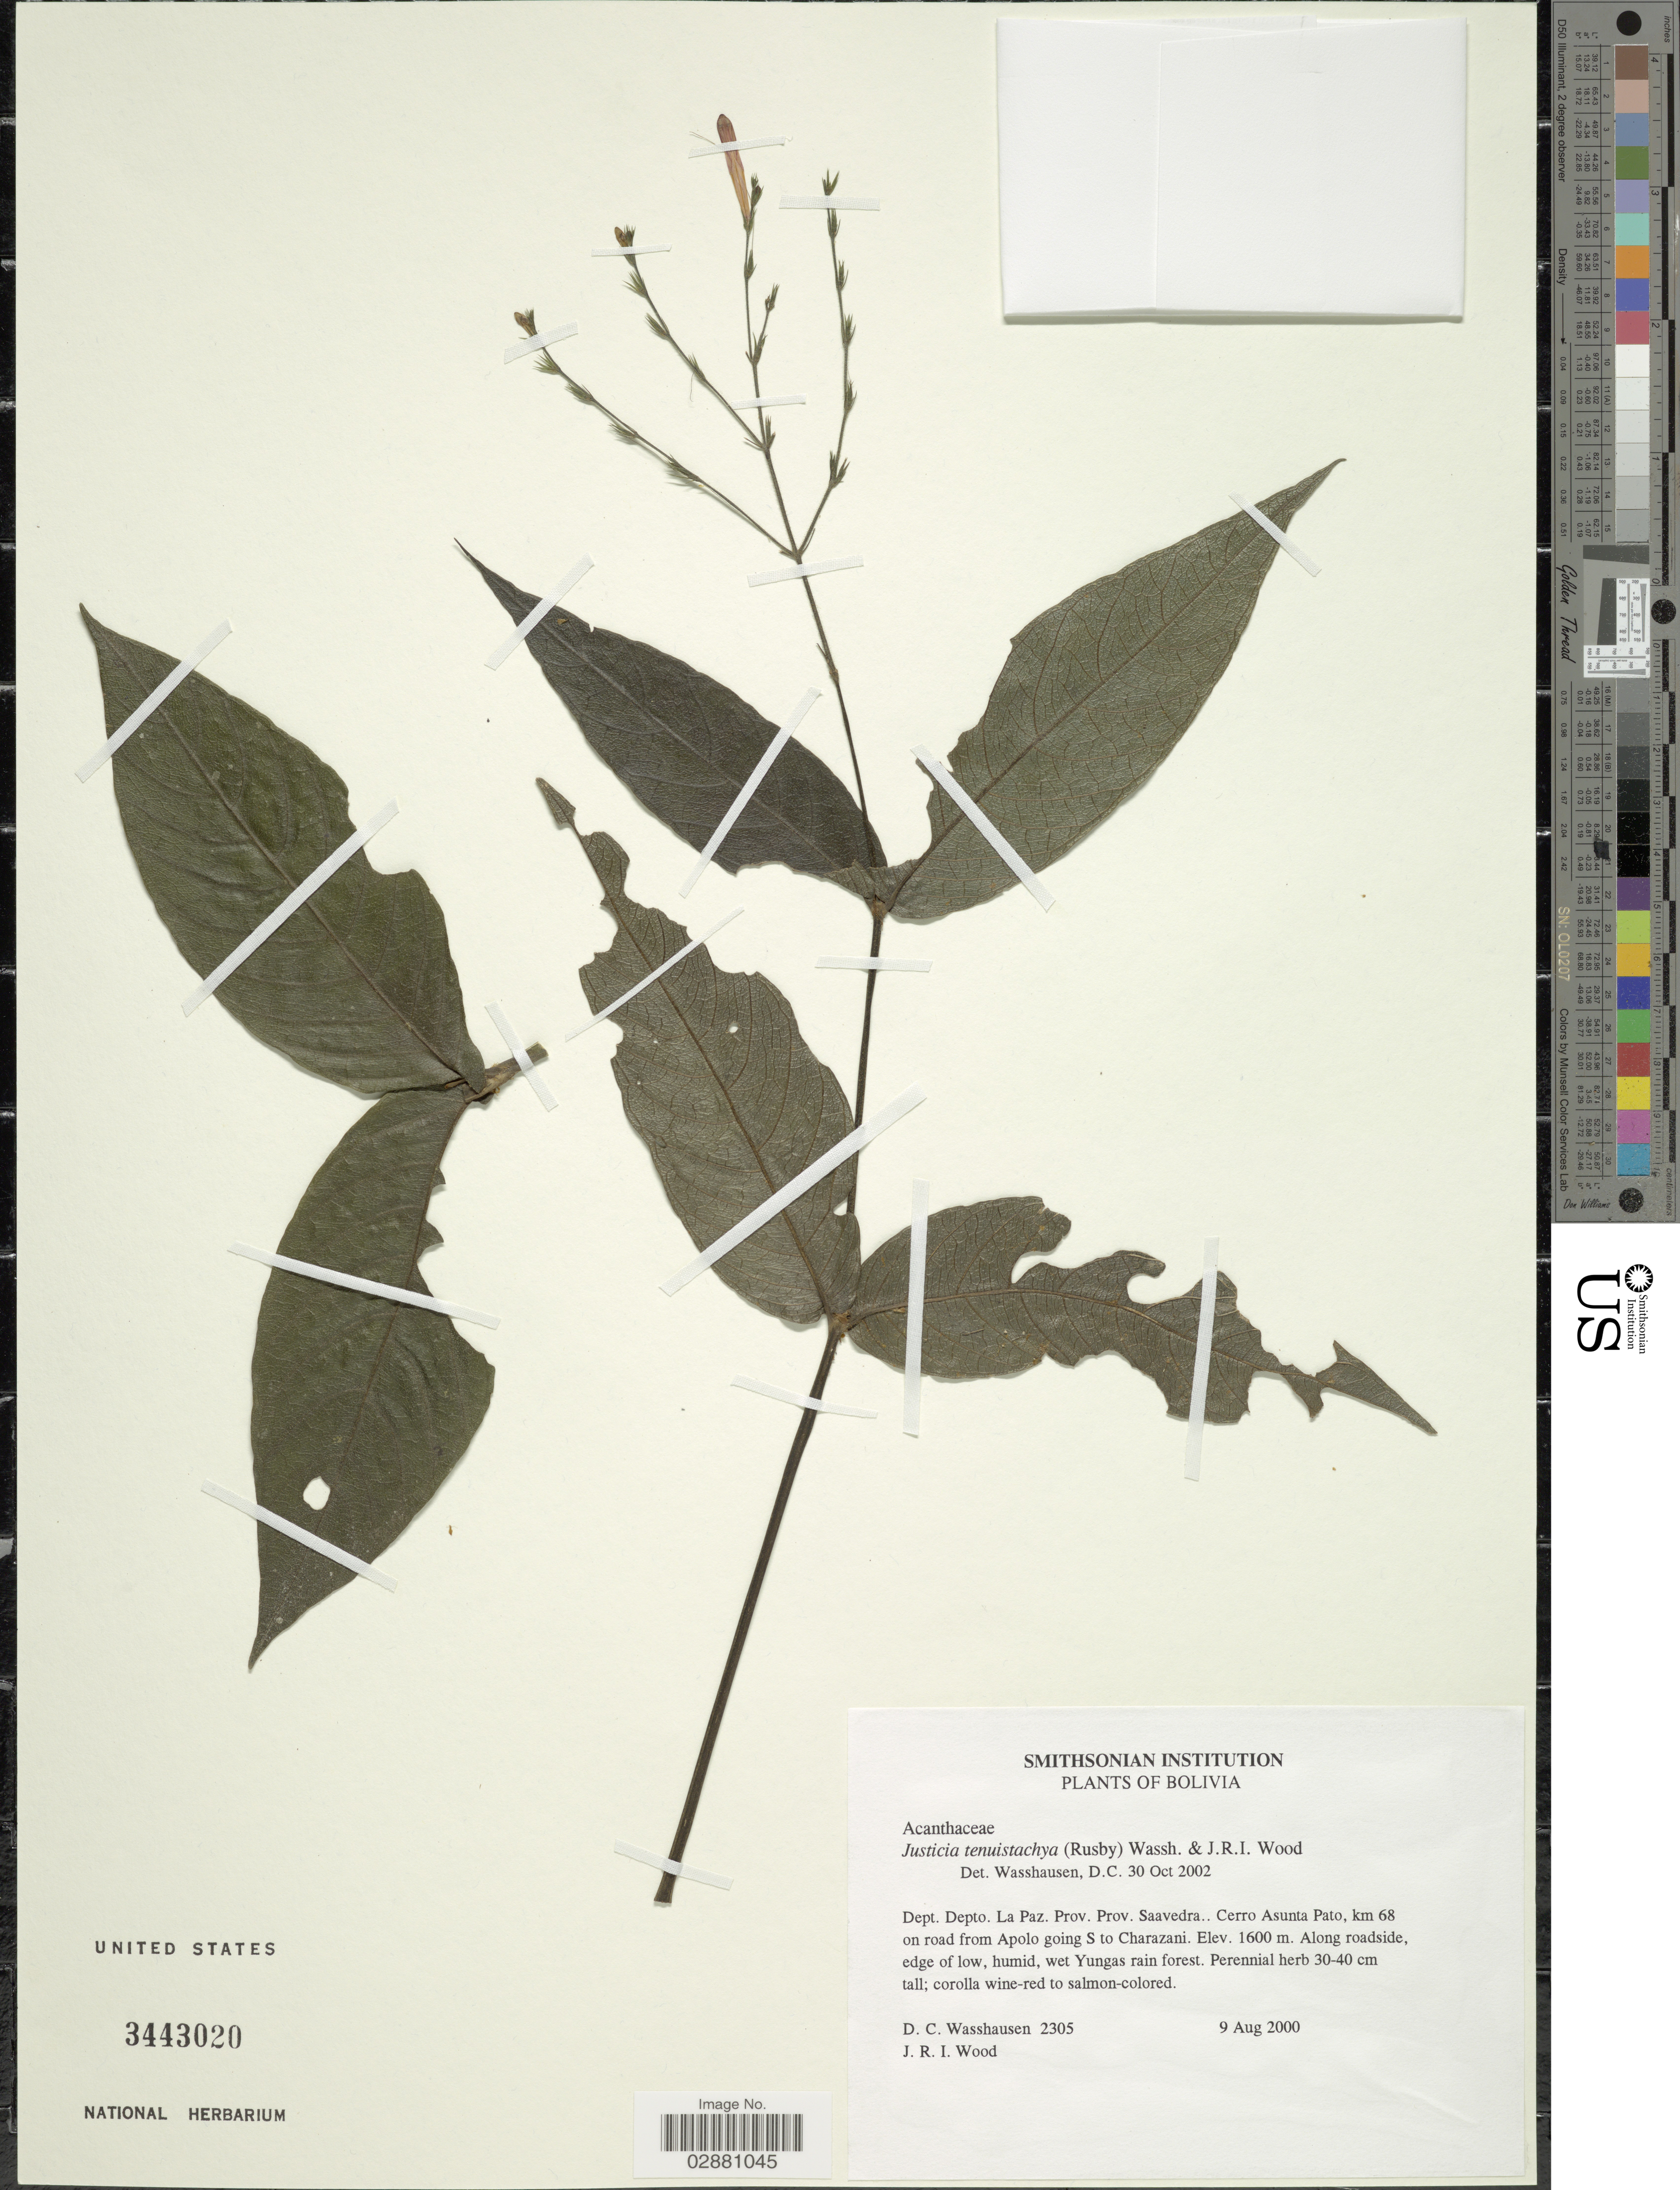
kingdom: Plantae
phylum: Tracheophyta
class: Magnoliopsida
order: Lamiales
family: Acanthaceae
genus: Justicia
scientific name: Justicia tenuistachys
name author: (Rusby) Wassh. & J.R.I. Wood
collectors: D. C. Wasshausen & J. R. I. Wood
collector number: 2305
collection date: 2000-08-09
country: Bolivia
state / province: La Paz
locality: Dept. Depto. La Paz. Prov. Prov. Saavedra. Cerro Asunta Pato, km 68 on road from Apolo going S to Charazani.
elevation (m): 1600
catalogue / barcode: US 3443020